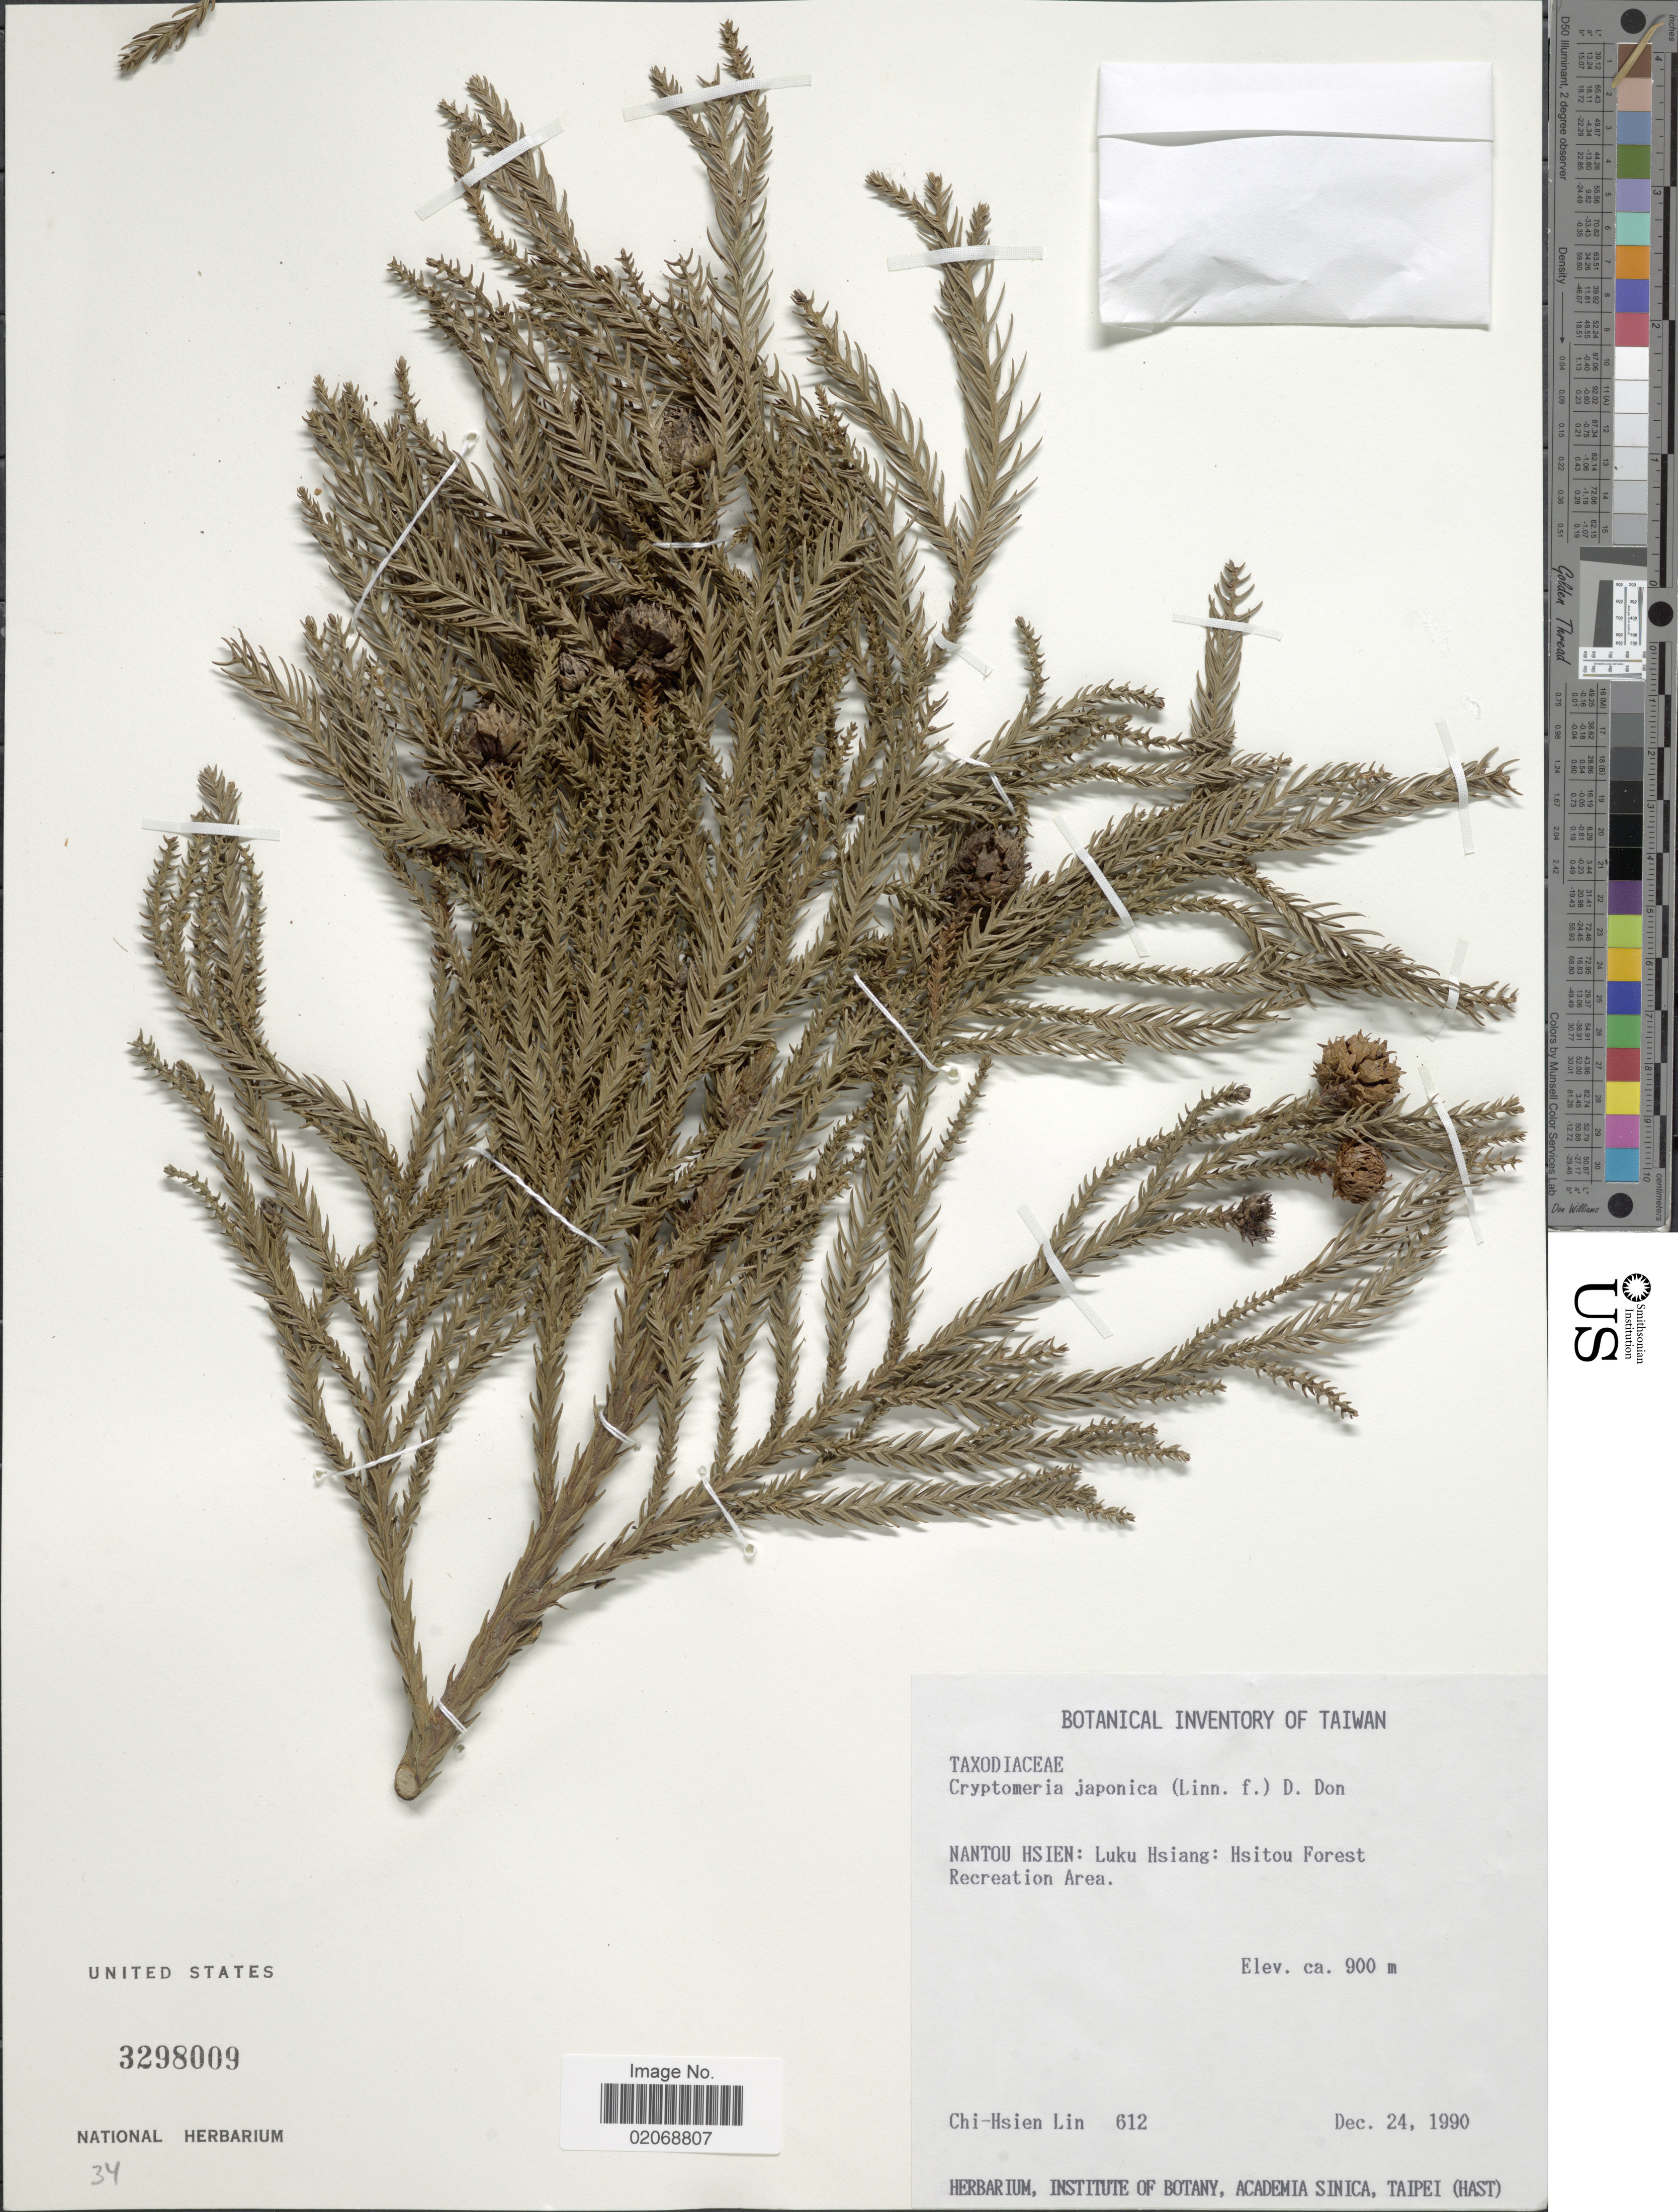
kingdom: Plantae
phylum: Tracheophyta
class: Pinopsida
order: Pinales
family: Cupressaceae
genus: Cryptomeria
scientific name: Cryptomeria japonica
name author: (Thunb. ex L. f.) D. Don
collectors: C. Lin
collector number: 612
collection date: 1990-12-24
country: Taiwan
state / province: Nantou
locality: Luku Hsiang: Hsitou Forest Recreation Area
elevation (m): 900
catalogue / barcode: US 3298009